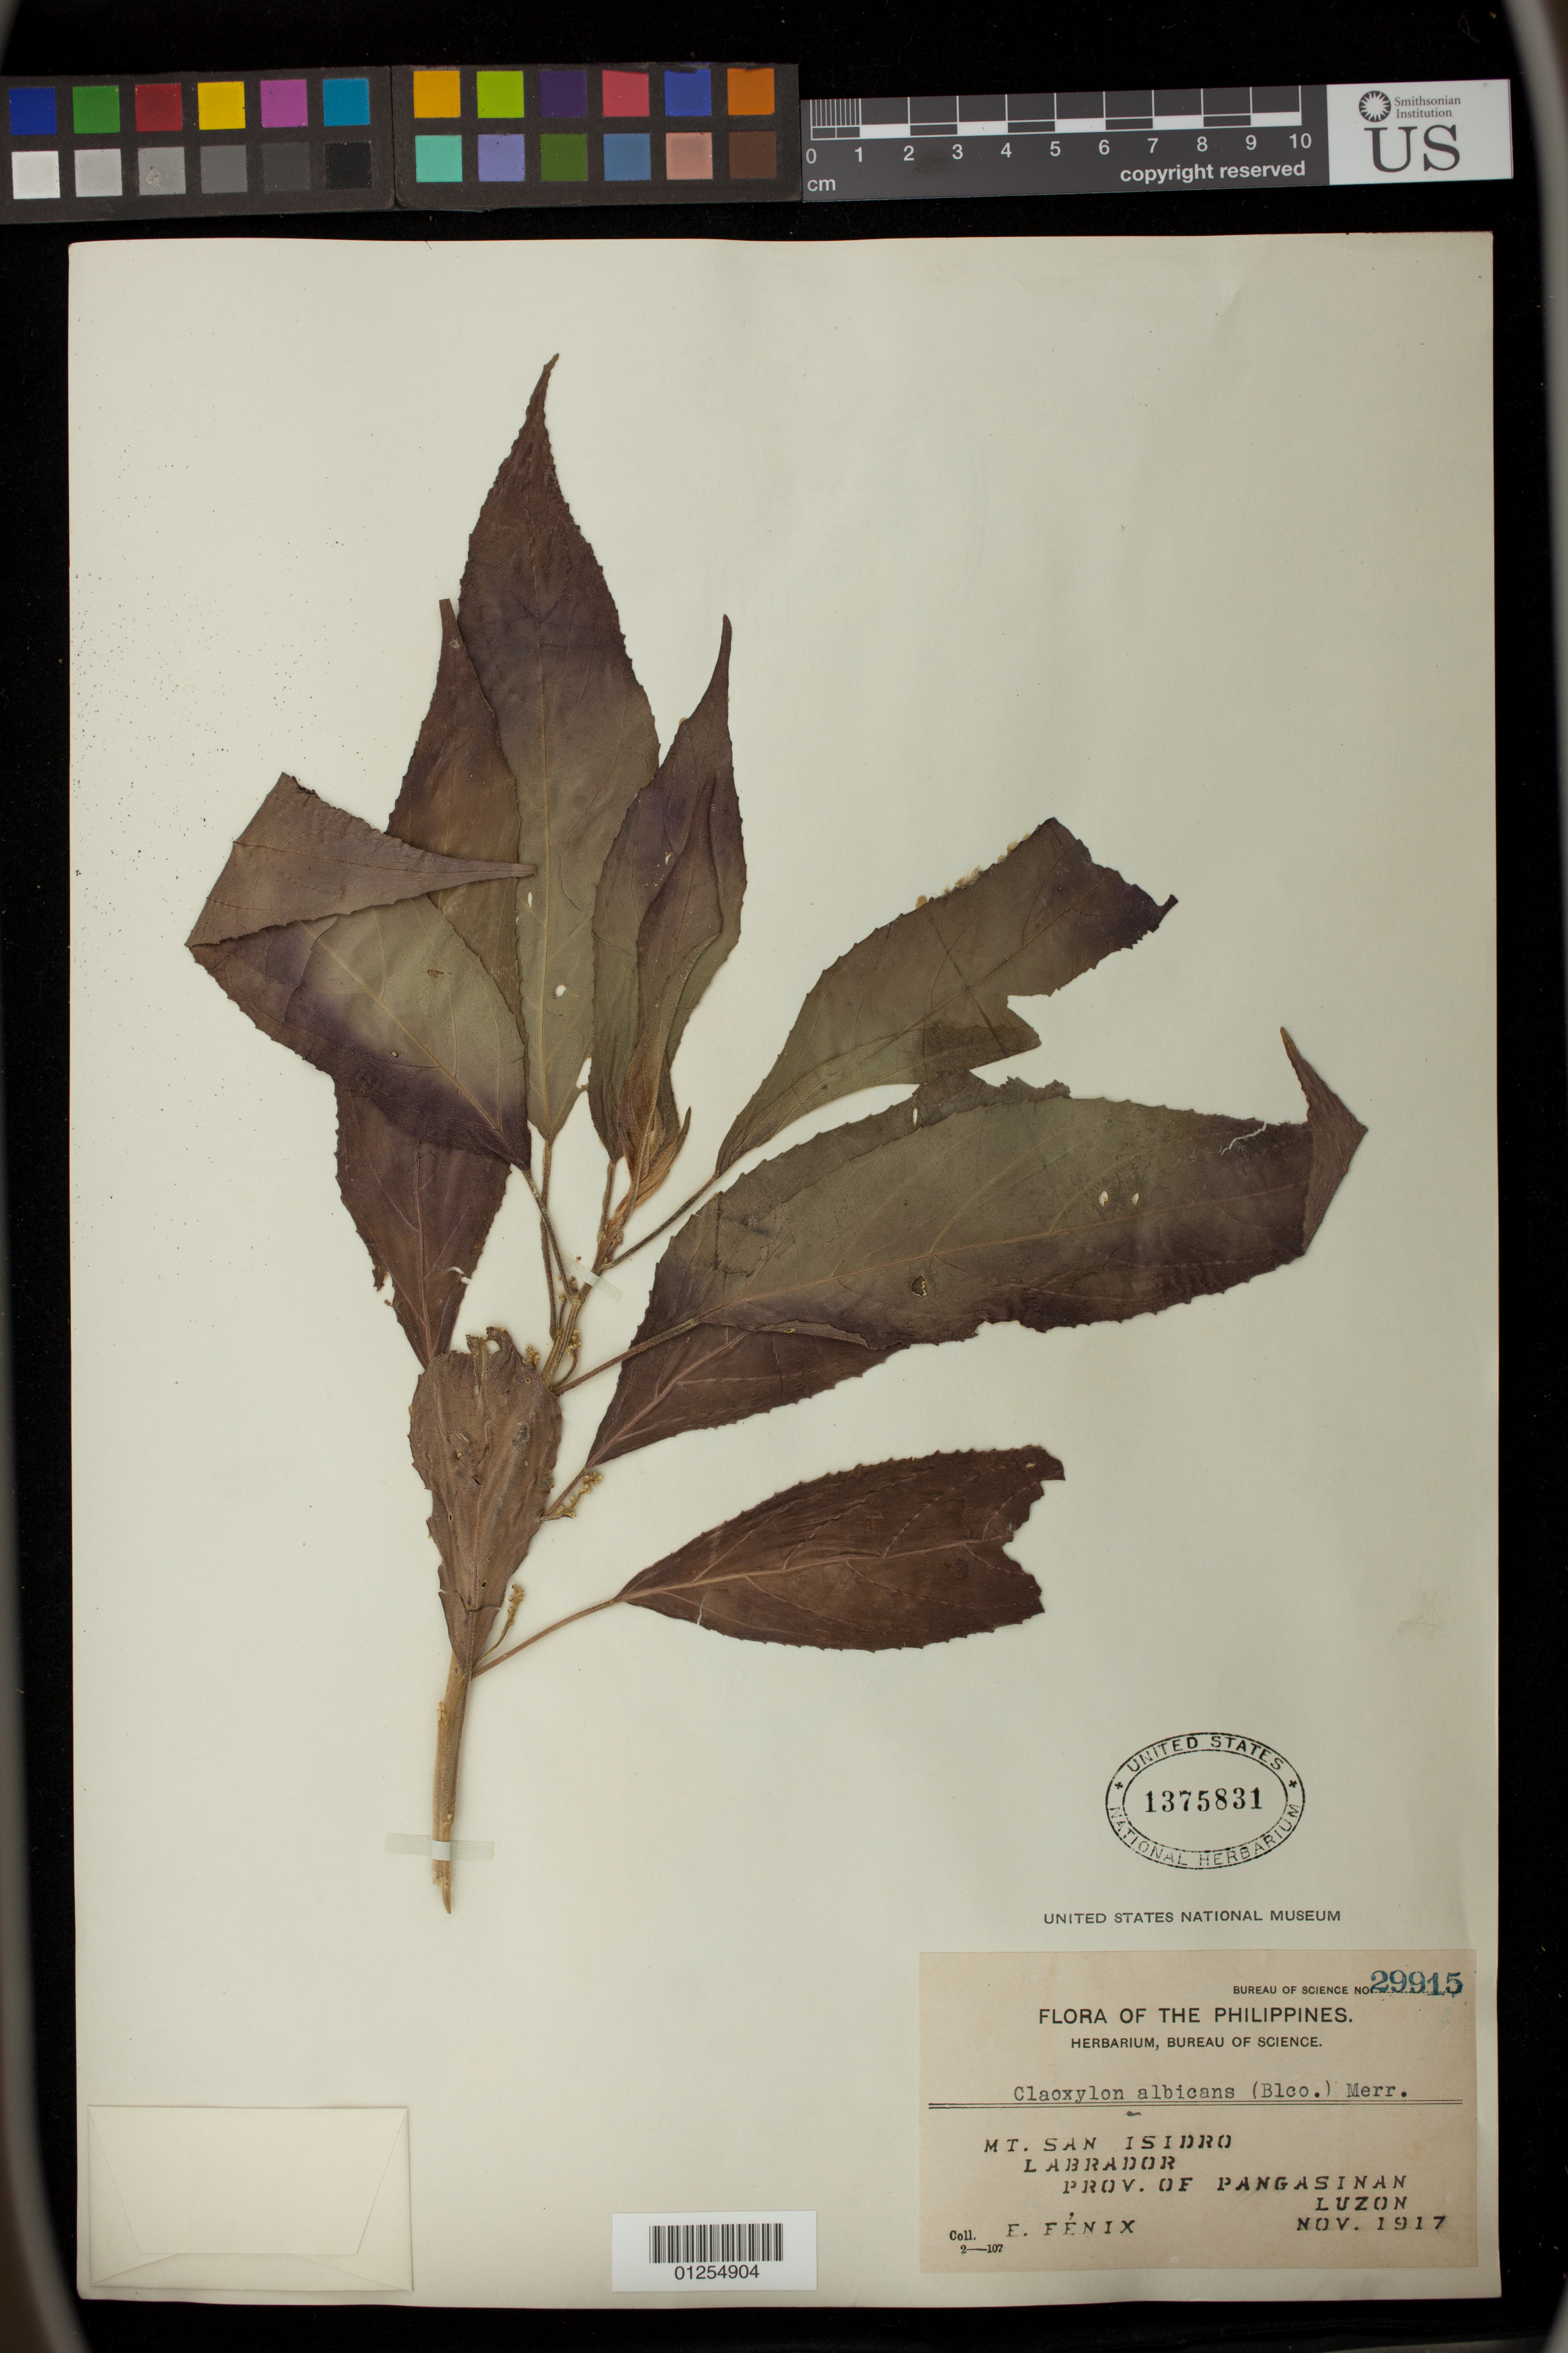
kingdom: Plantae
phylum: Tracheophyta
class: Magnoliopsida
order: Malpighiales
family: Euphorbiaceae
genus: Claoxylon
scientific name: Claoxylon albicans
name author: (Blanco) Merr.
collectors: E. Fenix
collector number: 29915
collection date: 1917-11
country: Philippines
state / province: Ilocos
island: Luzon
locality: Mt. San Isidro, Labrador Prov. of Pangasinan, Luzon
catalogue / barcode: US 1375831